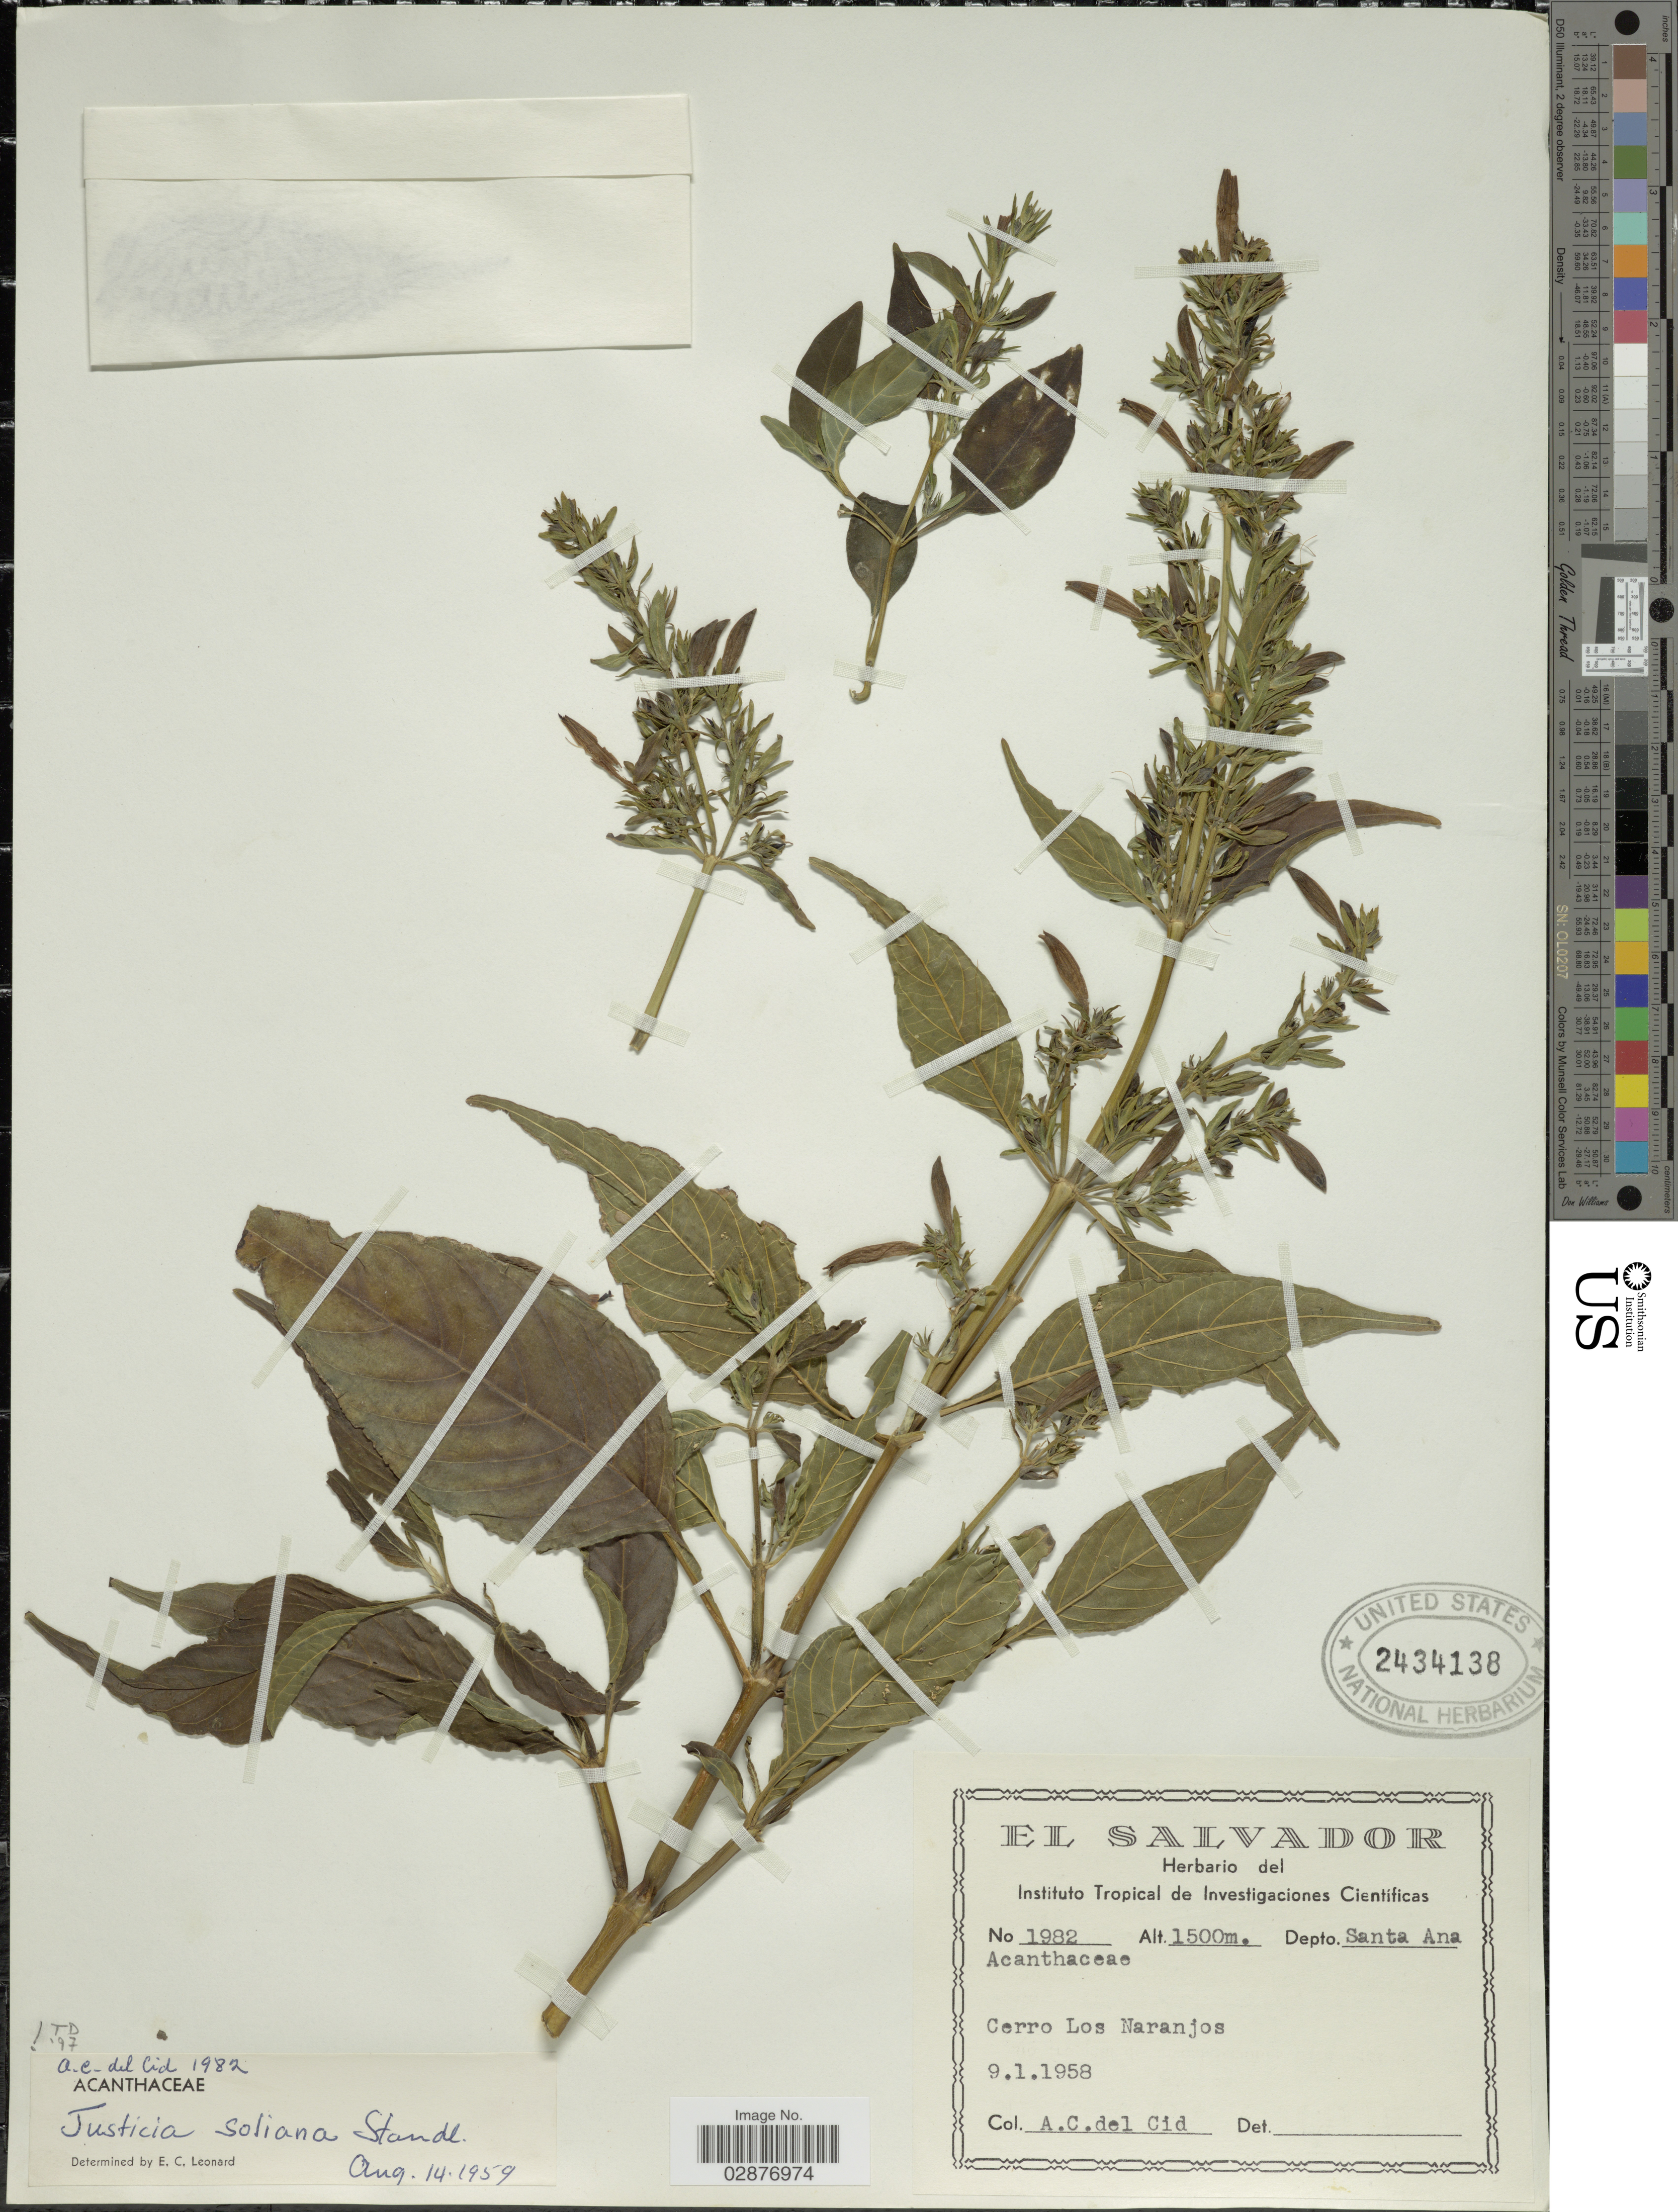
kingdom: Plantae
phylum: Tracheophyta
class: Magnoliopsida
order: Lamiales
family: Acanthaceae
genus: Justicia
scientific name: Justicia soliana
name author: Standl.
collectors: A. Cid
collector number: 1982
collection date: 1958-01-09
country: El Salvador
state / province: Santa Ana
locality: Depto. Santa Ana. Cerro Los Naranjos.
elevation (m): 1500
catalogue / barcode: US 2434138